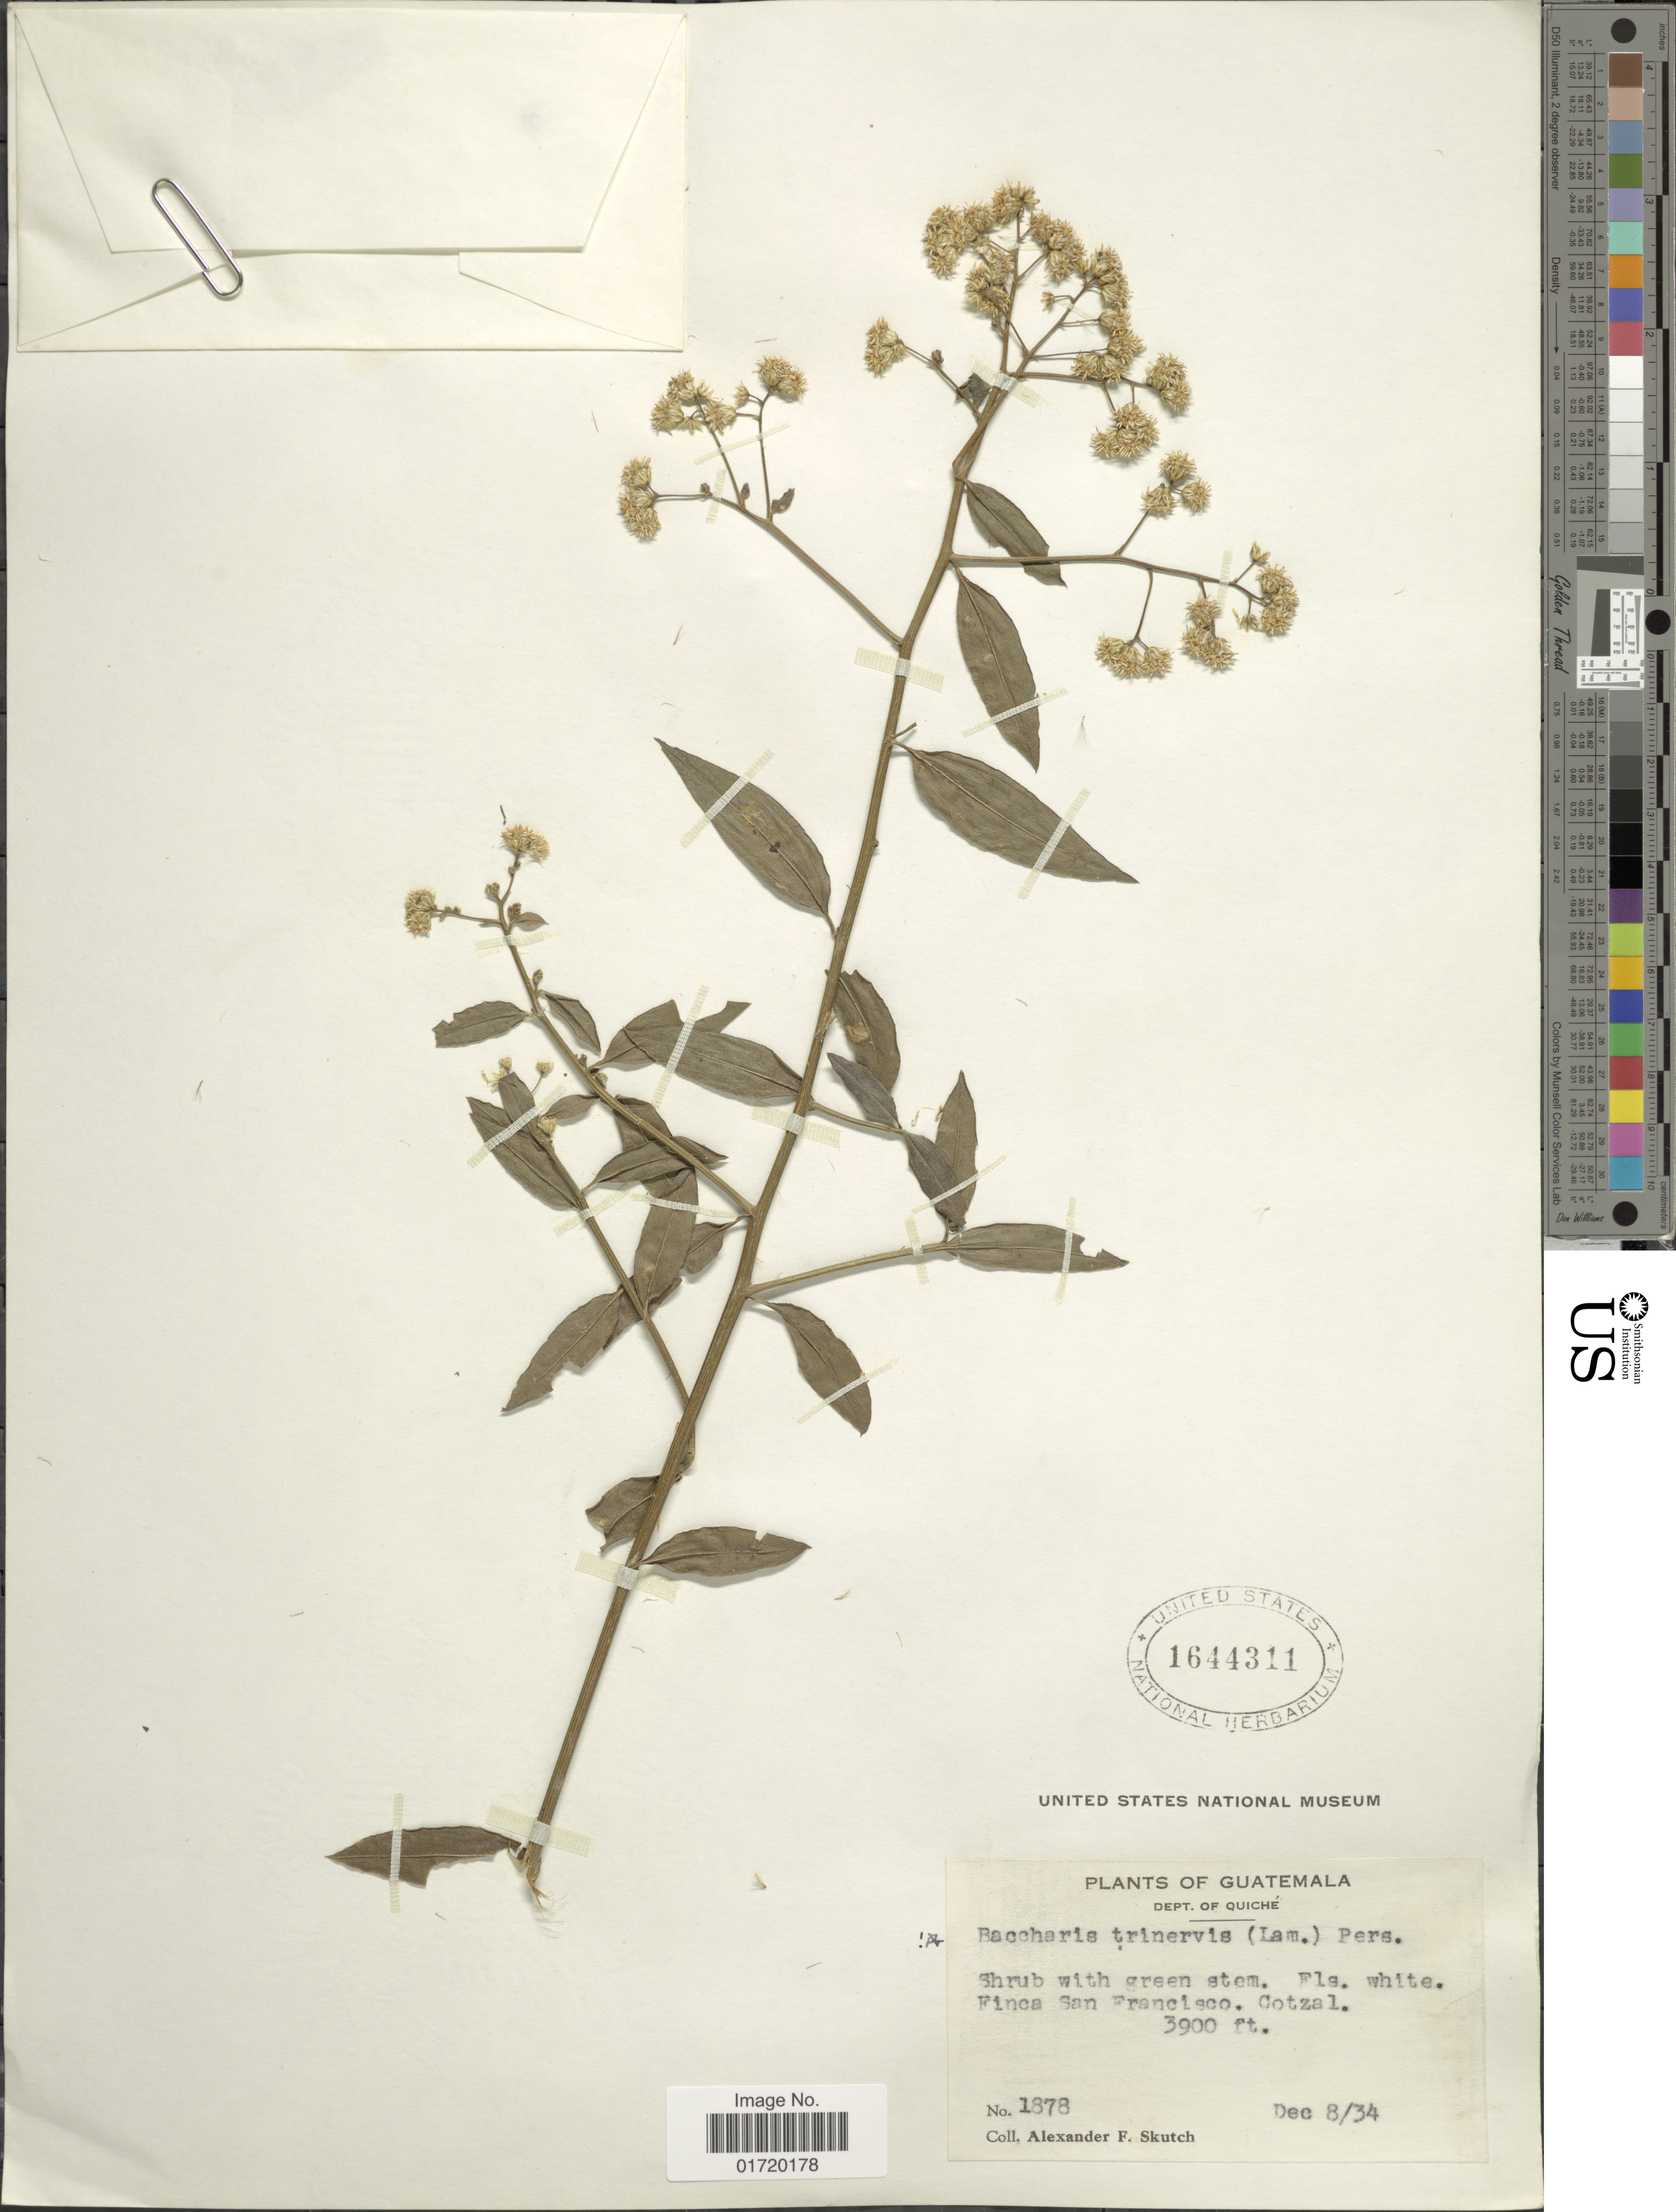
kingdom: Plantae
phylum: Tracheophyta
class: Magnoliopsida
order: Asterales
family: Asteraceae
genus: Baccharis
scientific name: Baccharis trinervis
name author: (Lam.) Pers.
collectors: A. F. Skutch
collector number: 1878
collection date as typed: Transcribed d/m/y: 8/12/34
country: Guatemala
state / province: El Quiché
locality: Finca San Francisco, Cotzal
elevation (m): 1189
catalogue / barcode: US 1644311